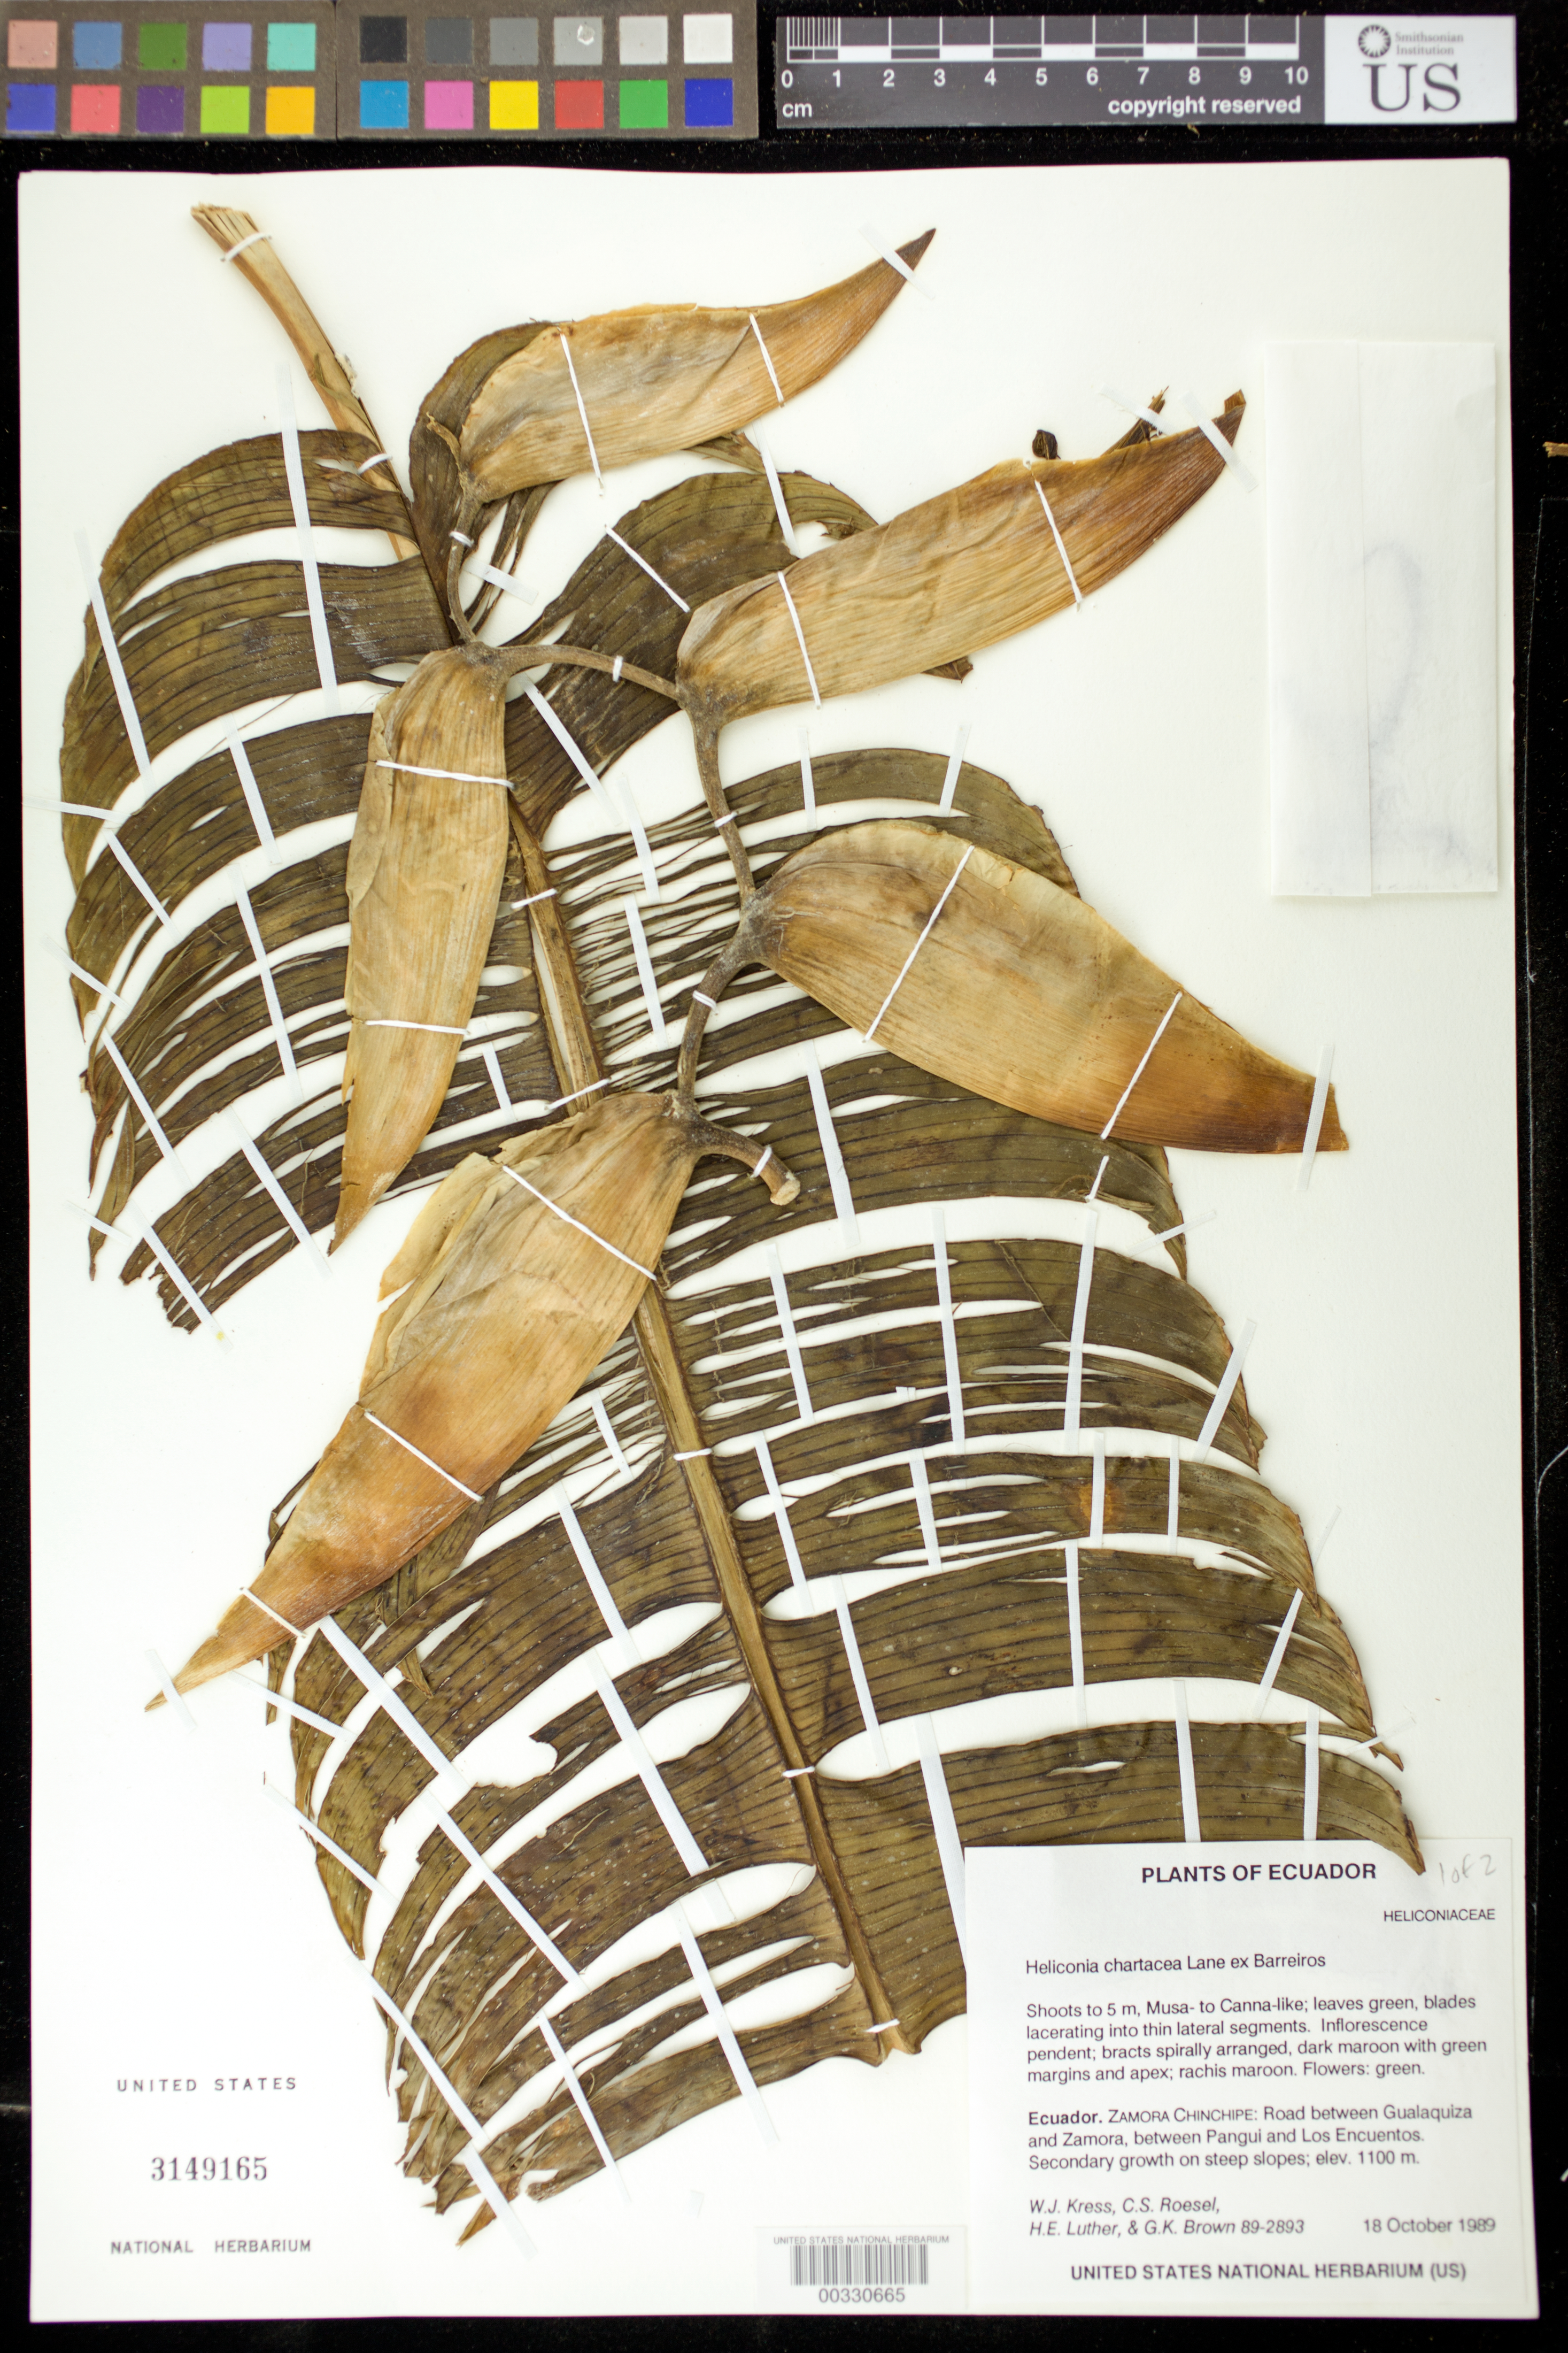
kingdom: Plantae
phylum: Tracheophyta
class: Liliopsida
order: Zingiberales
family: Heliconiaceae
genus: Heliconia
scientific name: Heliconia chartacea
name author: Lane ex Barreiros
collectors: W. J. Kress, C. S. Roesel, Harry E. Luther & G. K. Brown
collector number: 89-2893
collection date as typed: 18 Oct 1989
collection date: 1989-10-18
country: Ecuador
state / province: Zamora-Chinchipe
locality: Road between Gualaquiza and Zamora, between pangui and los encuentos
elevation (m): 1100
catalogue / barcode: US 3149165